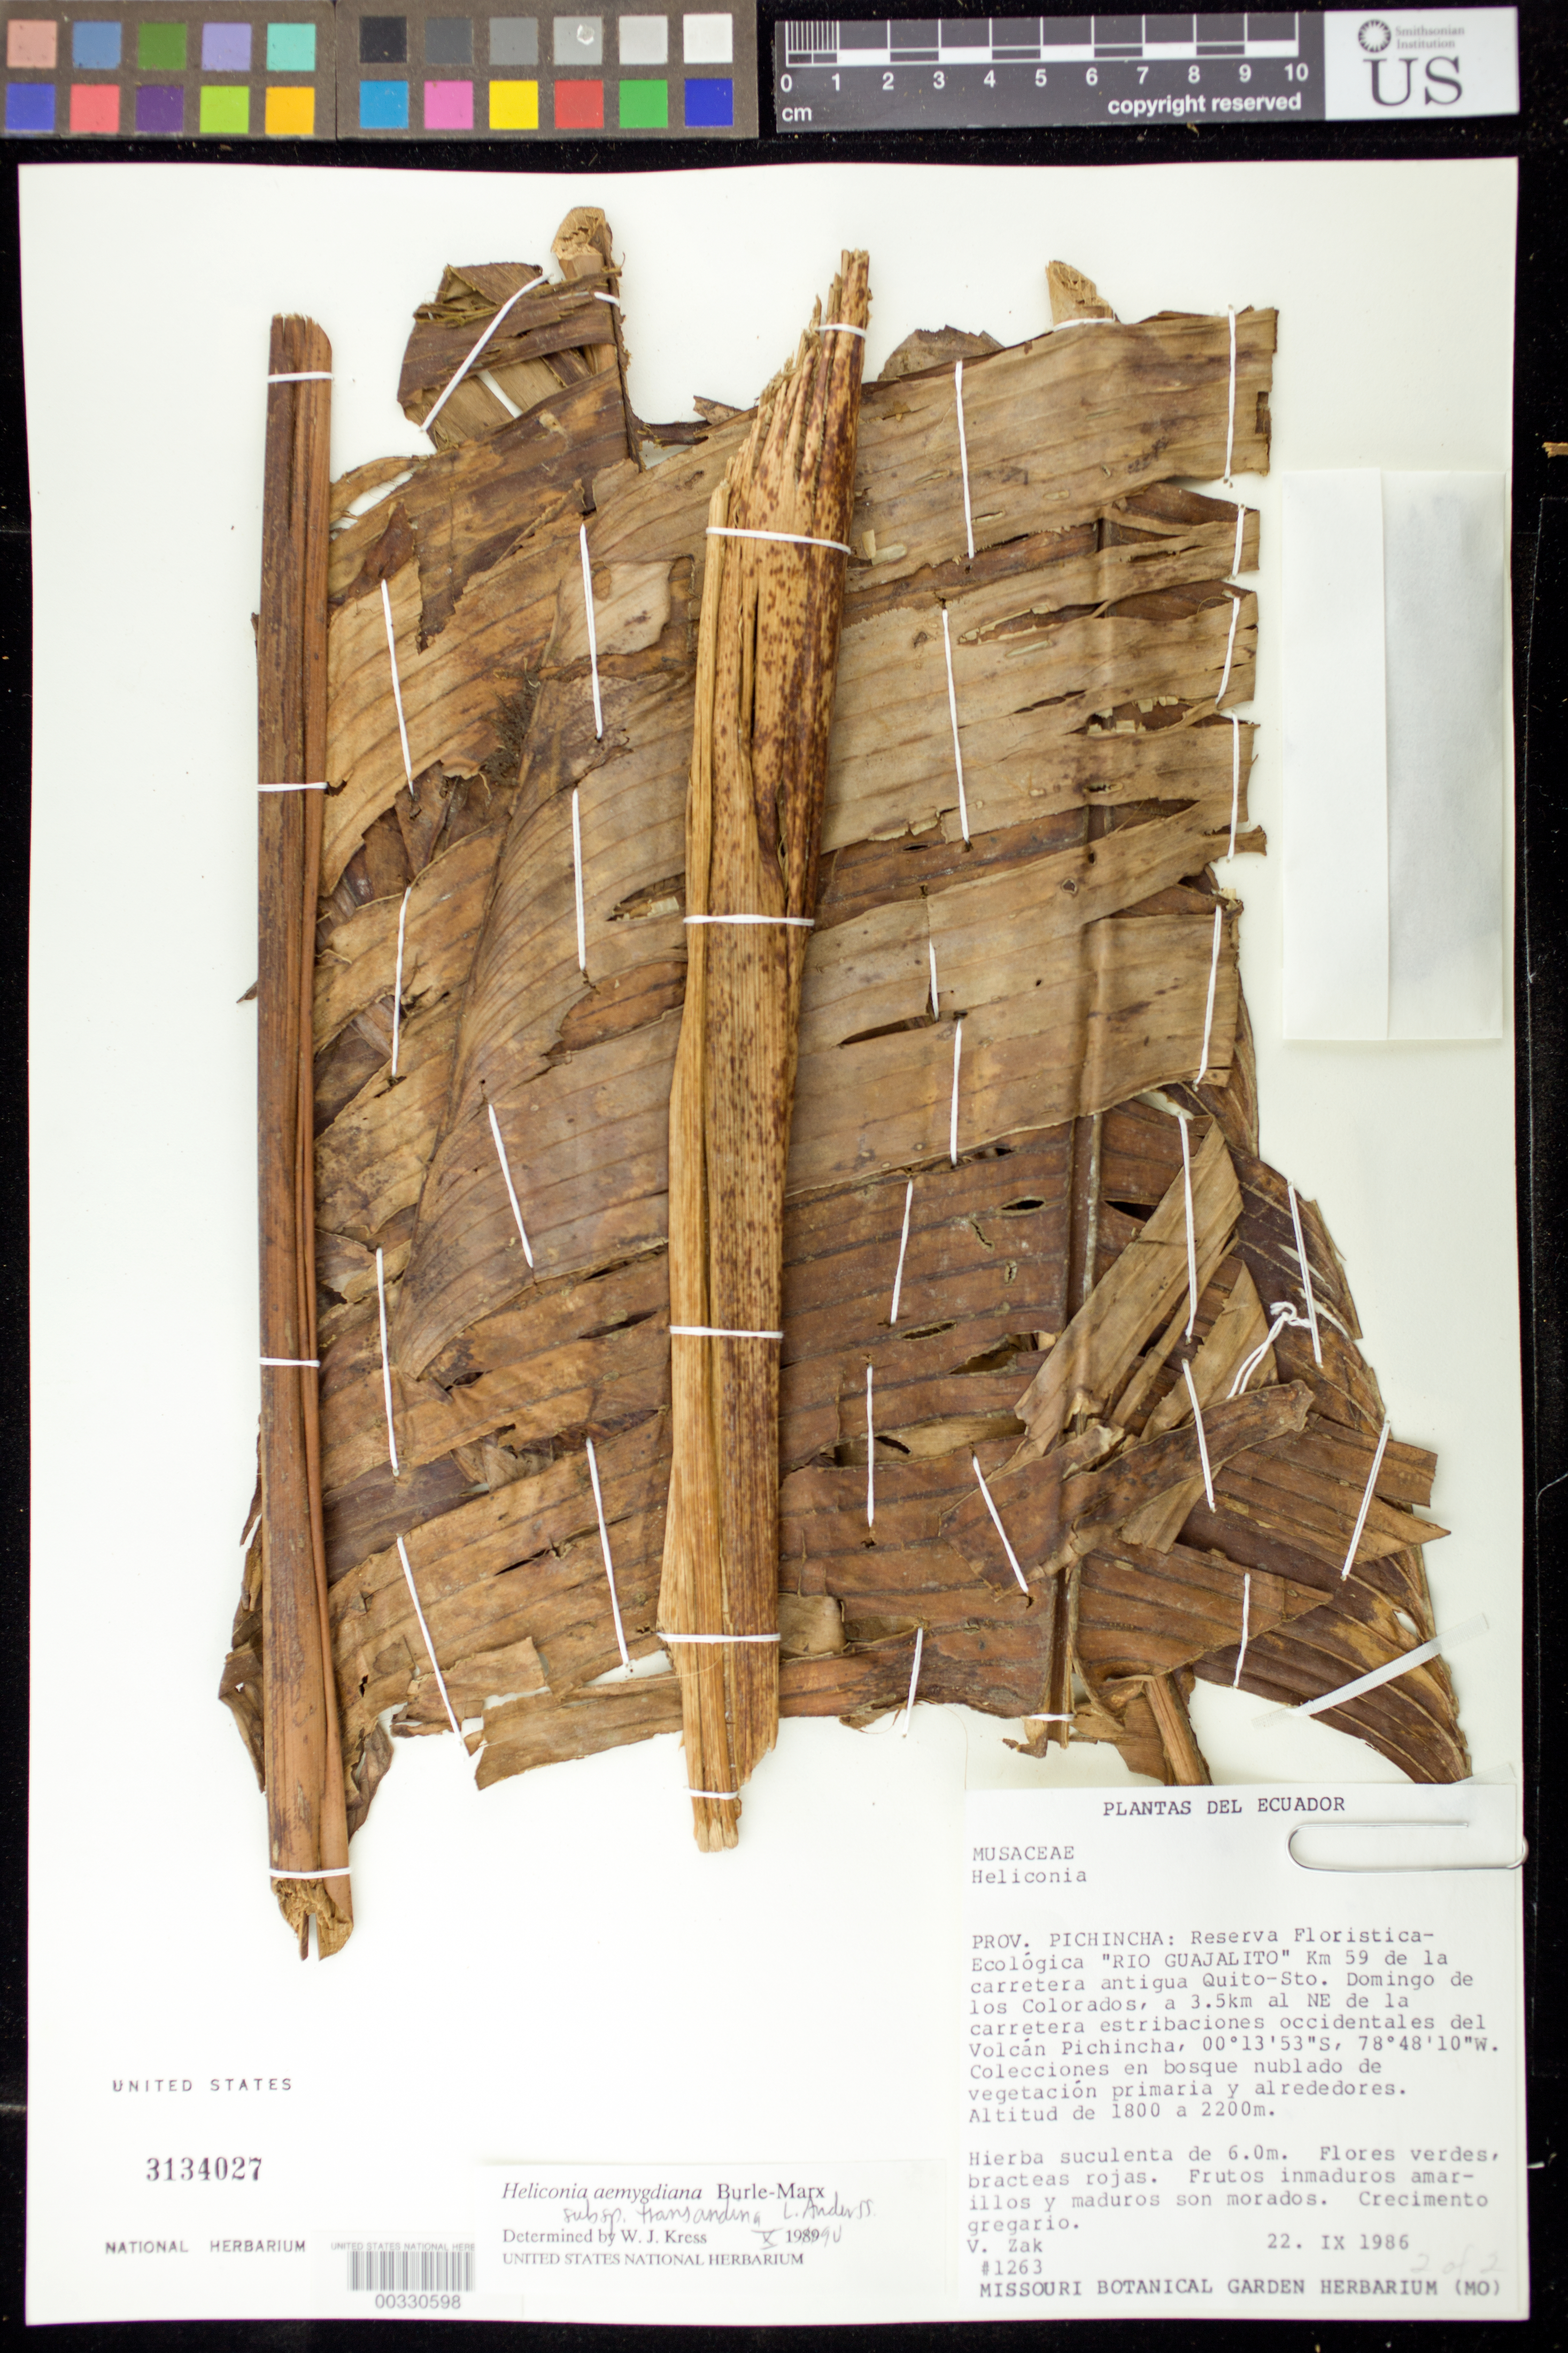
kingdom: Plantae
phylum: Tracheophyta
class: Liliopsida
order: Zingiberales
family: Heliconiaceae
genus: Heliconia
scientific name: Heliconia aemygdiana subsp. transandina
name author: L. Andersson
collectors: V. Zak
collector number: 1263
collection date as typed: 22 Sep 1986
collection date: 1986-09-22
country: Ecuador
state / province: Pichincha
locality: Reserva floristica-ecologica "Rio guajalito" km 59 of old quito-sto. domingo de los Colorados highway, ...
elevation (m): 1800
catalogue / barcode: US 3134027